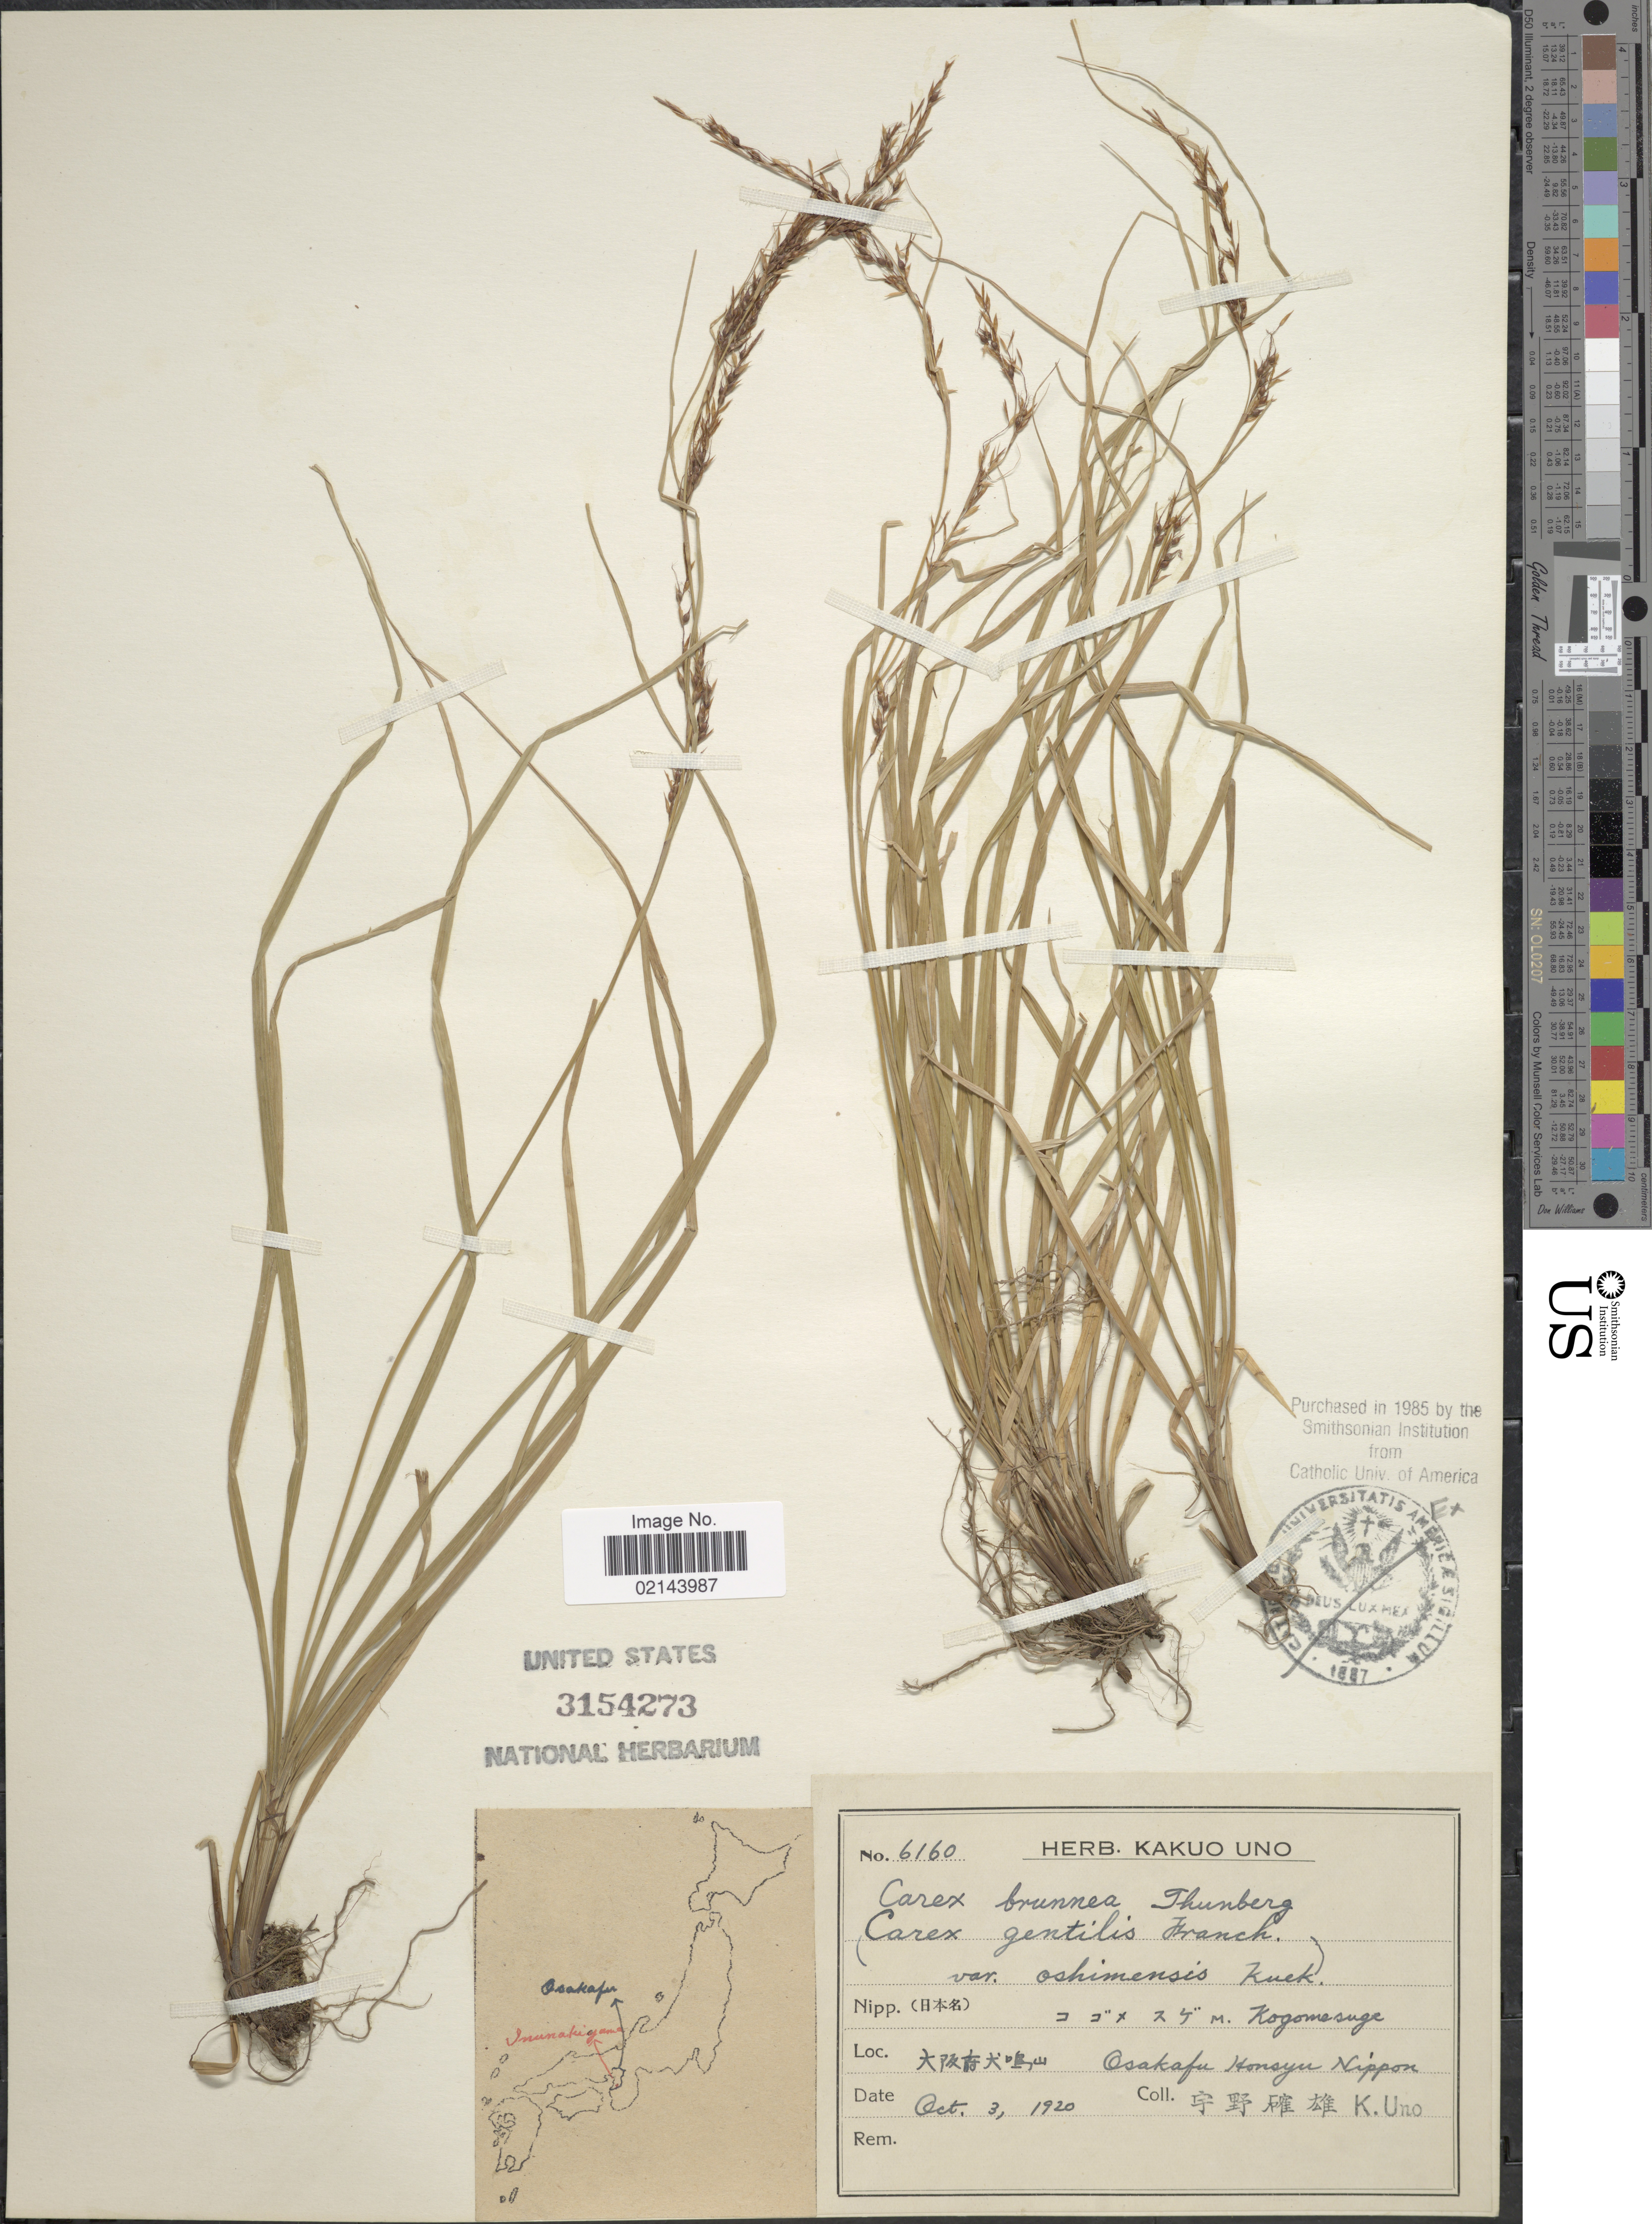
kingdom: Plantae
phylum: Tracheophyta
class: Liliopsida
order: Poales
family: Cyperaceae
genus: Carex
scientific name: Carex brunnea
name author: Thunb.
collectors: K. Uno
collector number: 6160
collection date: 1920-10-03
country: Japan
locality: Osakafu, Honsyu, Nippon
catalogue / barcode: US 3154273